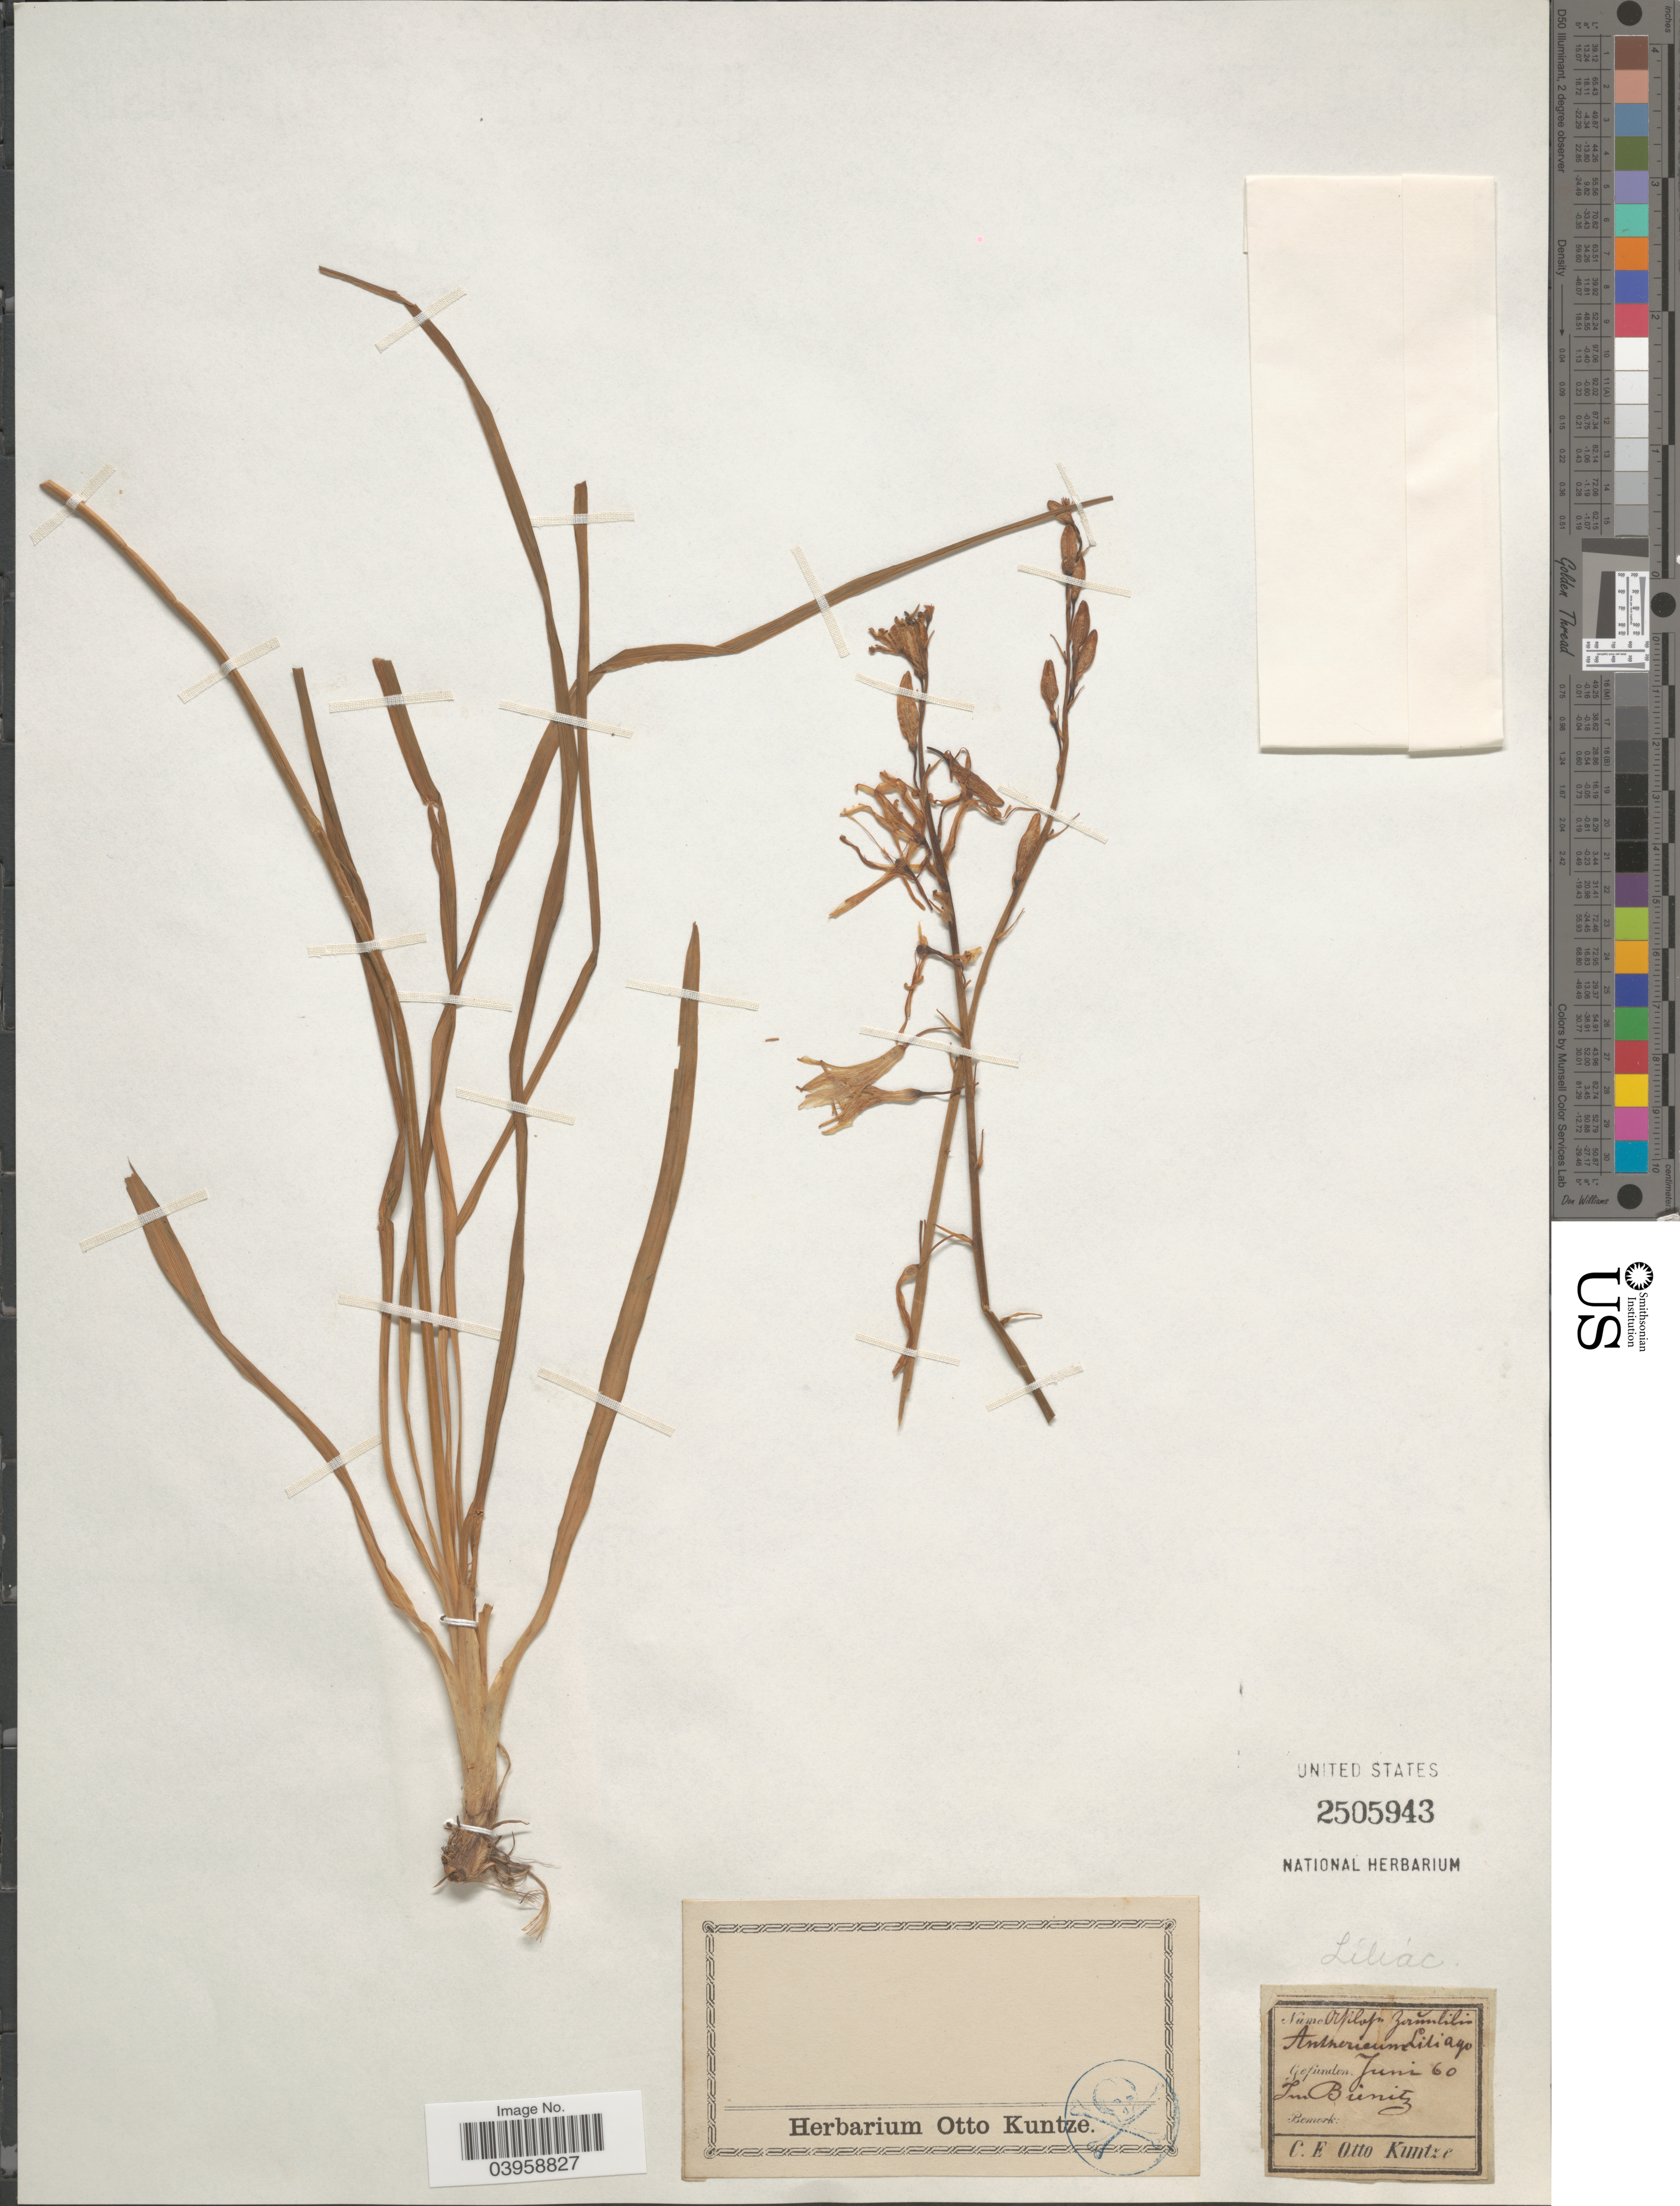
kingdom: Plantae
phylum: Tracheophyta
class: Liliopsida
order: Asparagales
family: Asparagaceae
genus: Anthericum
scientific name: Anthericum liliago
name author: L.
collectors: C.E.O. Kuntze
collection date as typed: Transcribed d/m/y: /6/60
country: Germany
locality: Im Bienitz.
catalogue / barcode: US 2505943